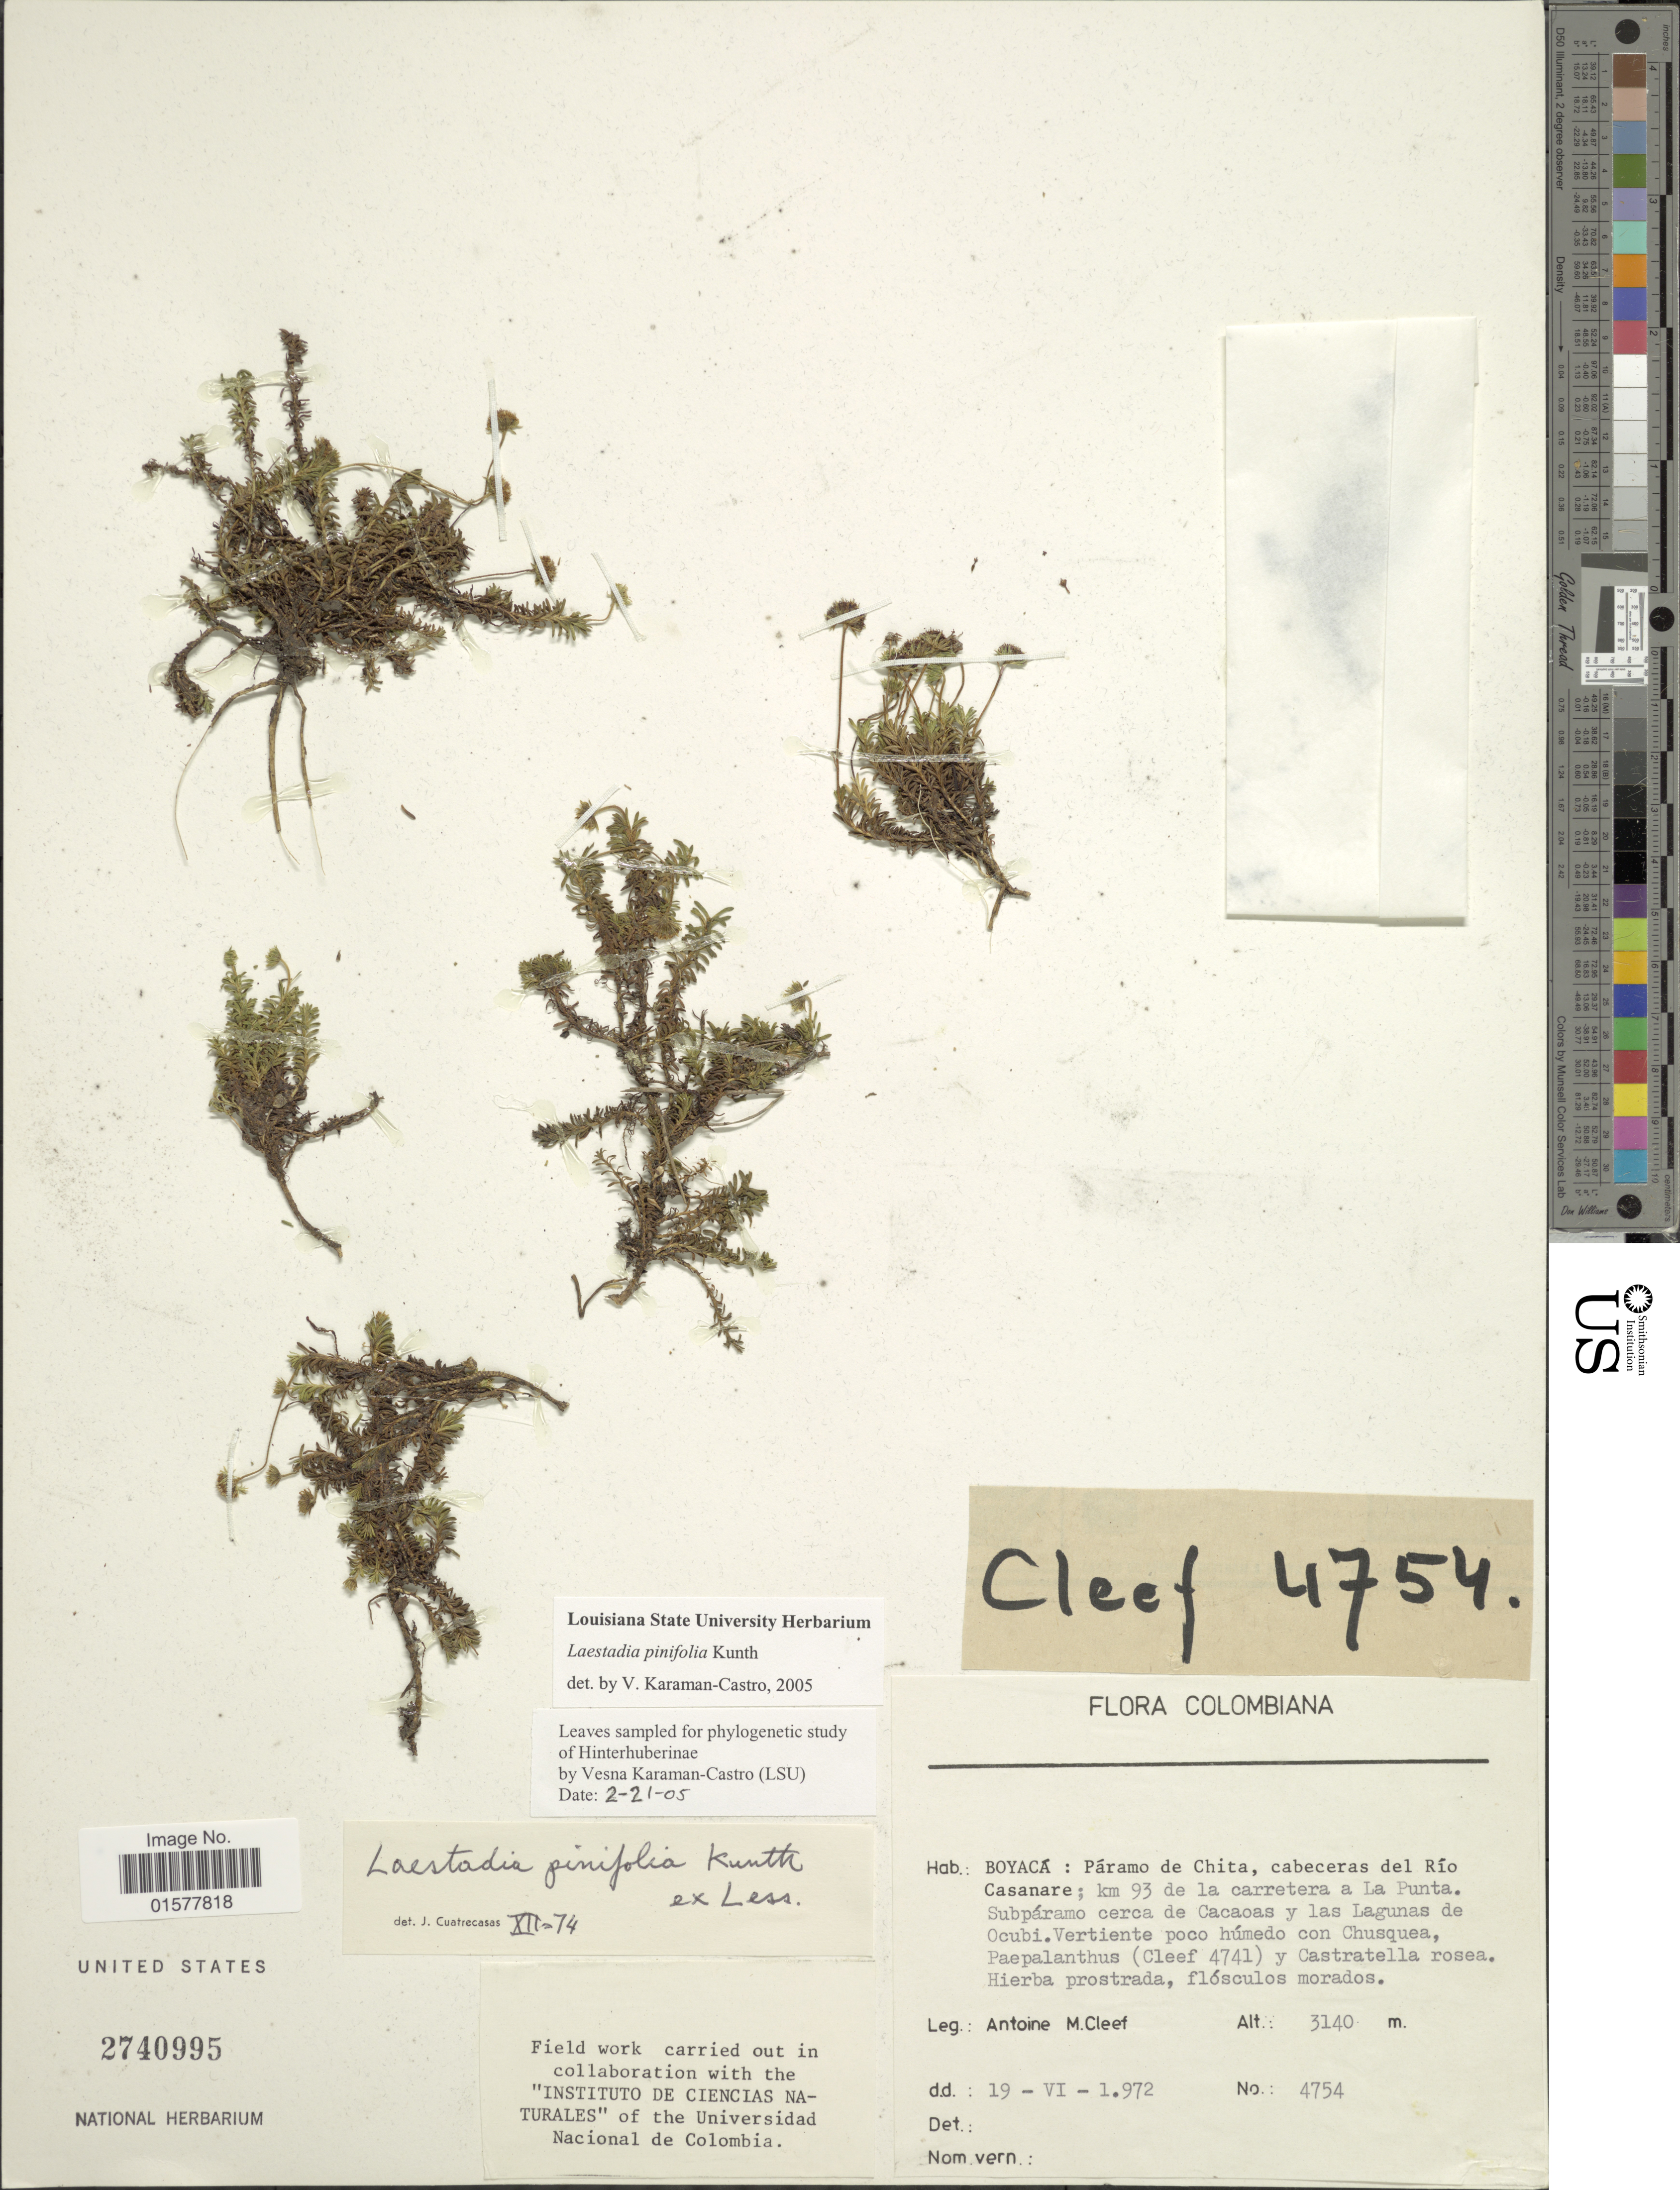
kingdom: Plantae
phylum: Tracheophyta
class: Magnoliopsida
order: Asterales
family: Asteraceae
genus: Laestadia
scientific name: Laestadia pinifolia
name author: Kunth ex Less.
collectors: A. M. Cleef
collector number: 4754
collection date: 1972-06-19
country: Colombia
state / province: Boyacá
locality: Boyaca: Paramo de Chita, cabeceras del Rio Casanare; km 93 de la carretera a La Punta. Subparamo cerca de Cacaoas y las Laguans de Ocubi, Vertiente poco humedo con Chusquea, Paepalanthus (Cleef 4741) y Castratella rosea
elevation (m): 3140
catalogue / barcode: US 2740995